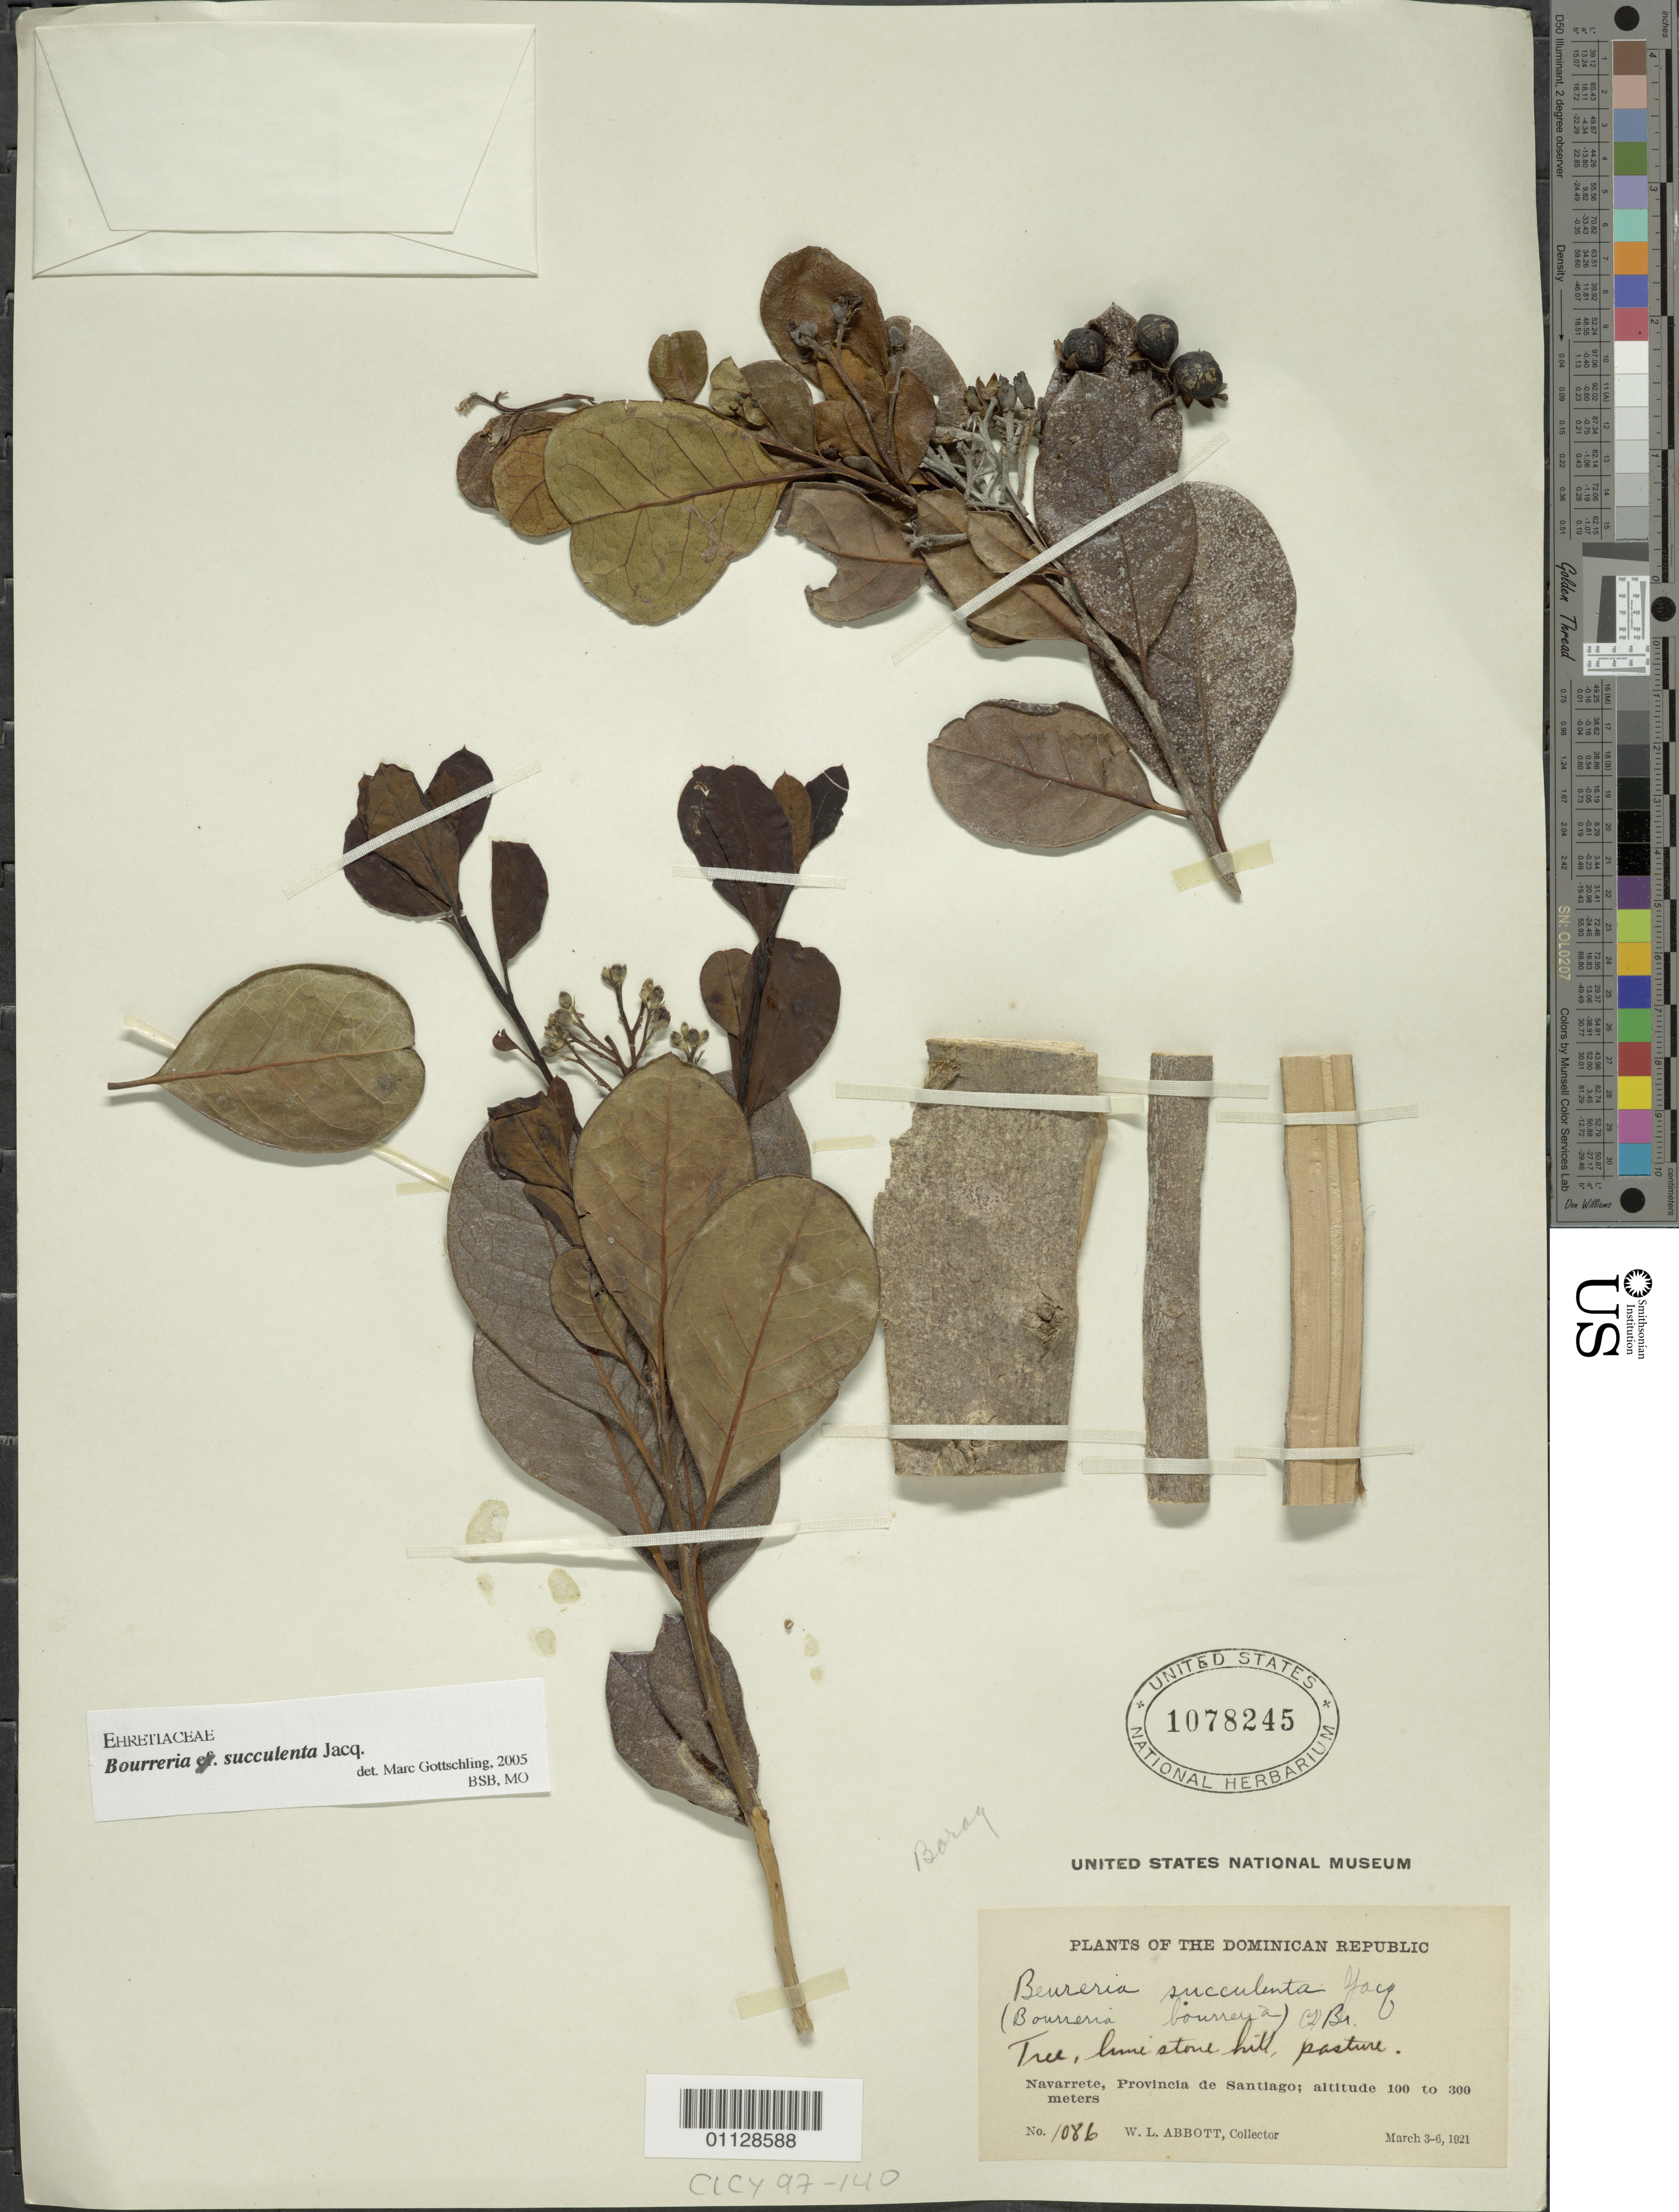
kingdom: Plantae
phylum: Tracheophyta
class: Magnoliopsida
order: Boraginales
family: Ehretiaceae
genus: Bourreria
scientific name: Bourreria succulenta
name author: Jacq.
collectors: W. L. Abbott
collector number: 1086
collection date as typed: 03 Mar 1921 to 06 Mar 1921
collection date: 1921-03-03/1921-03-06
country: Dominican Republic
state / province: Santiago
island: Hispaniola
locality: Navarrete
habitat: limestone hill, pasture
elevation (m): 100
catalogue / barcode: US 1078245